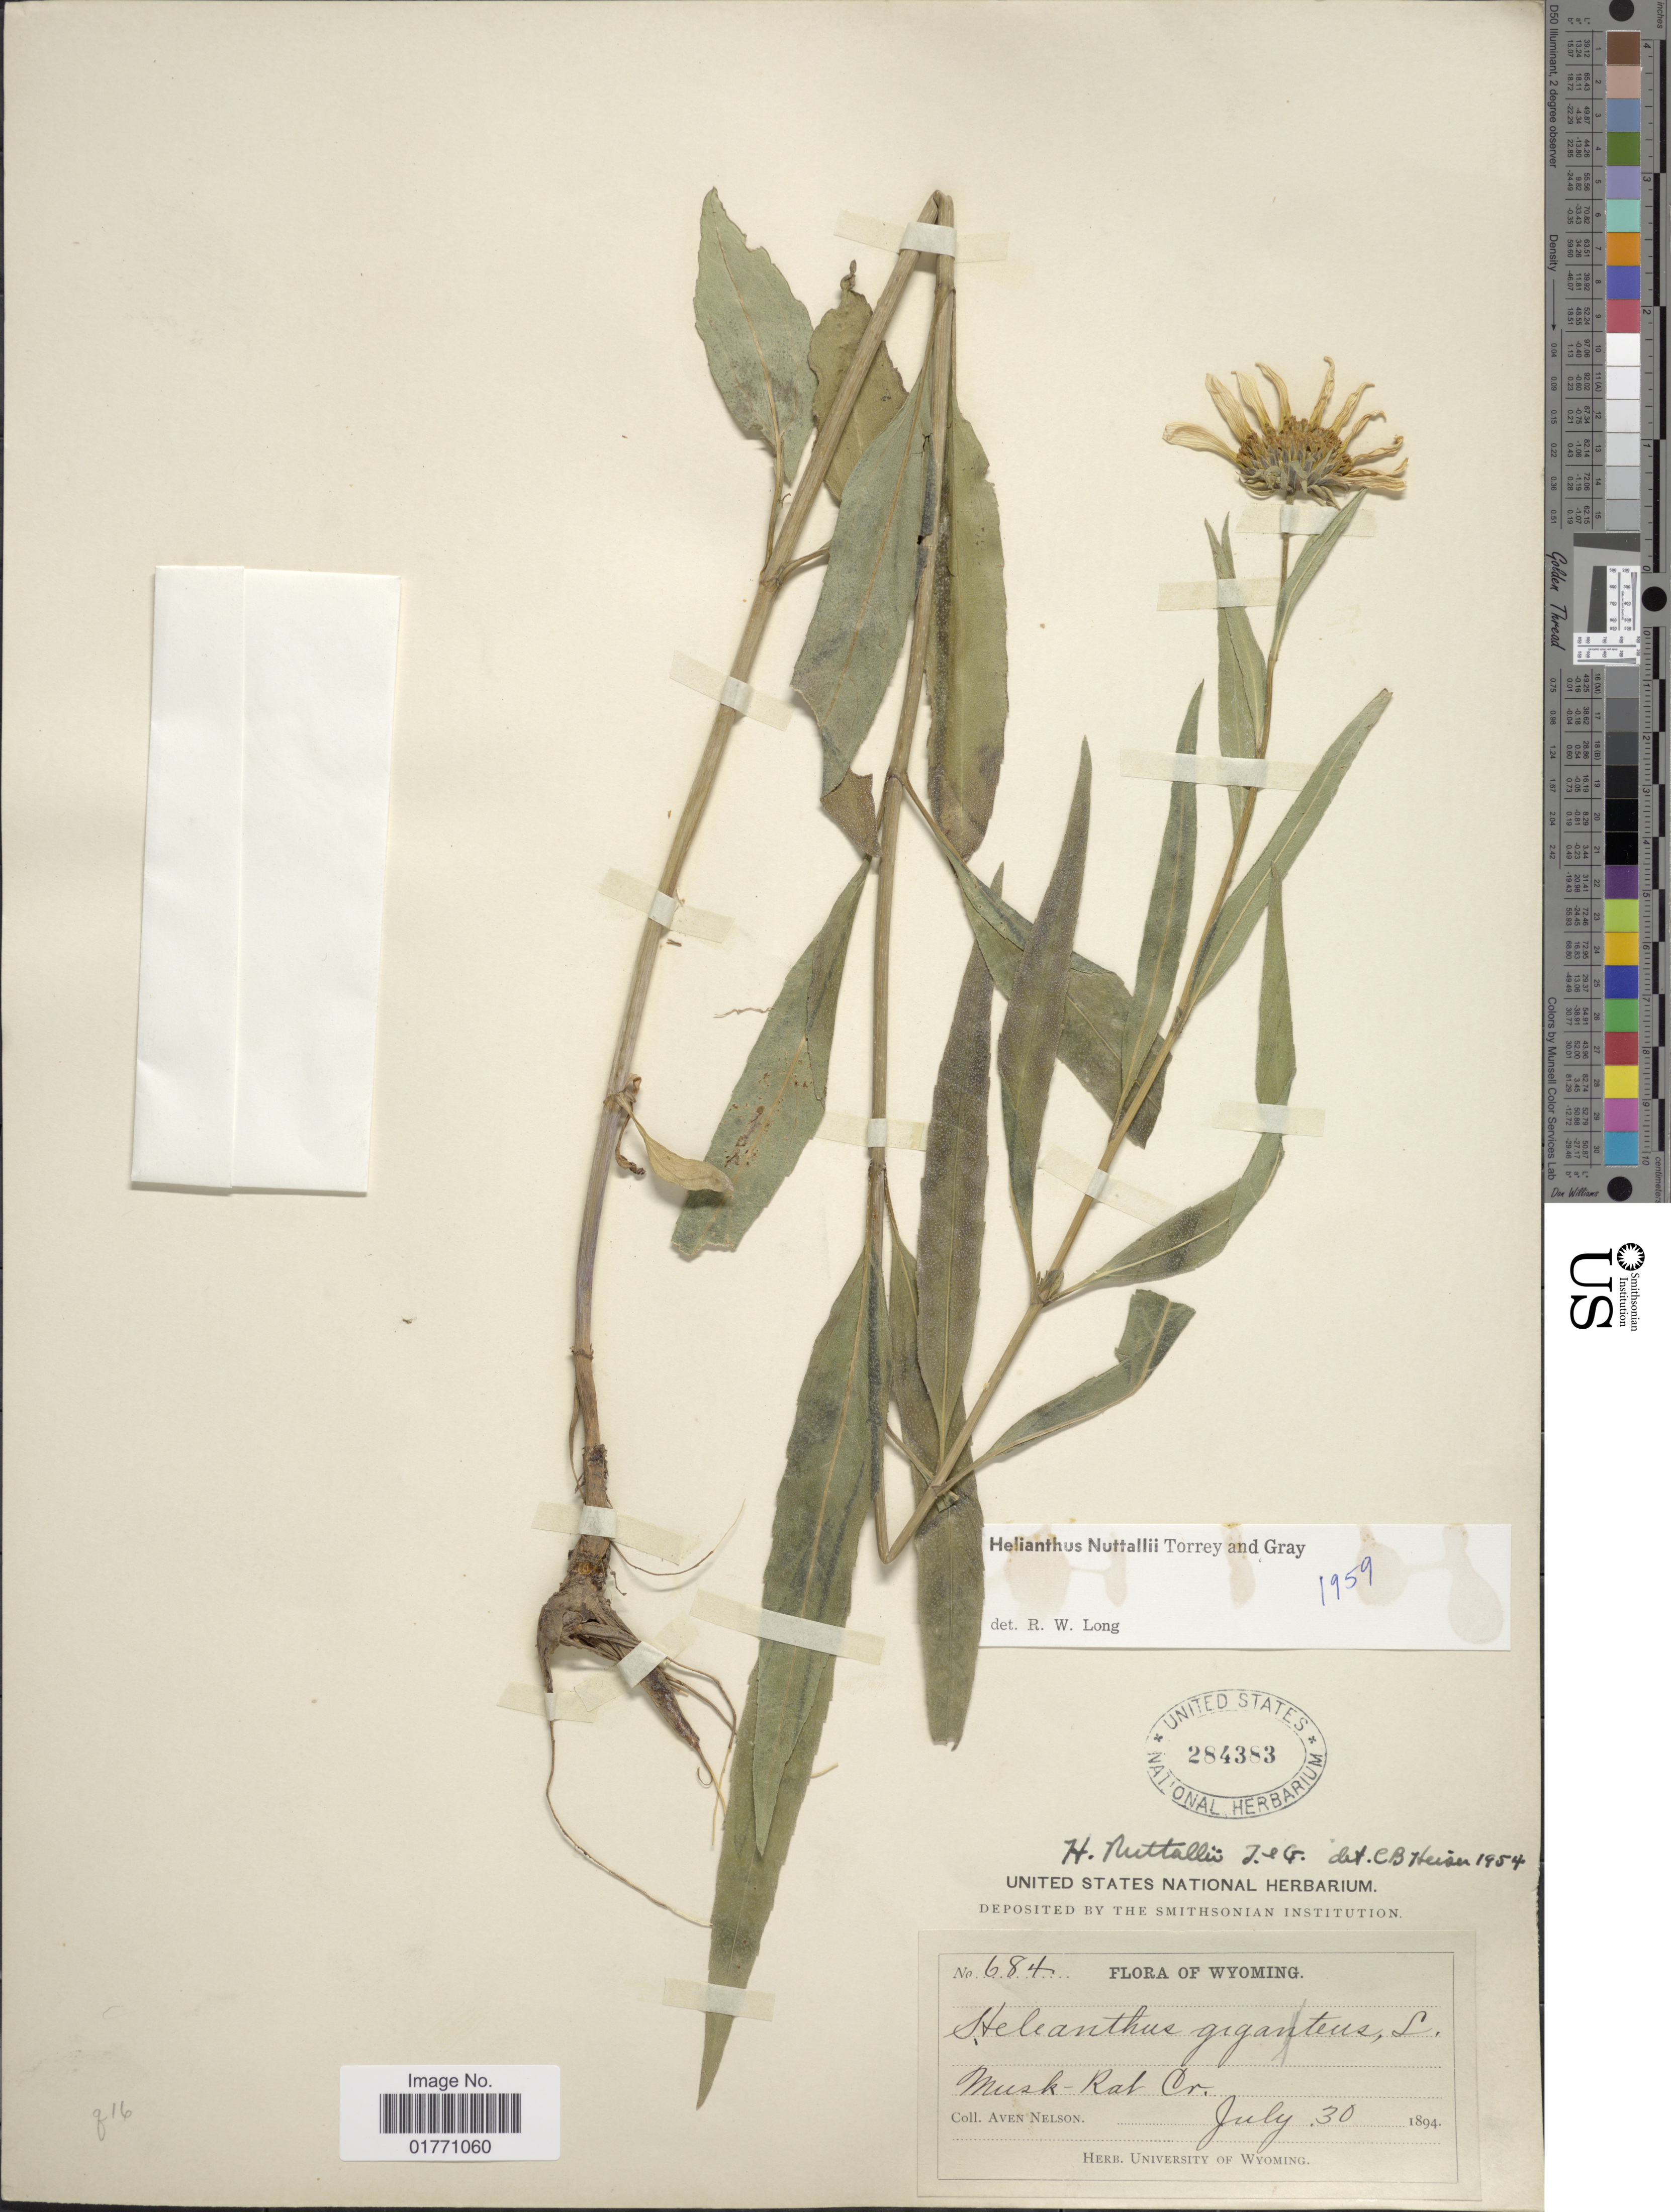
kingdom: Plantae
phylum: Tracheophyta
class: Magnoliopsida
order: Asterales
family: Asteraceae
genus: Helianthus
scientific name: Helianthus nuttallii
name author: Torr. & A. Gray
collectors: A. Nelson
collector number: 684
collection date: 1894-07-30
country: United States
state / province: Wyoming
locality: Musk-Rat Co.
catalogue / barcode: US 284383